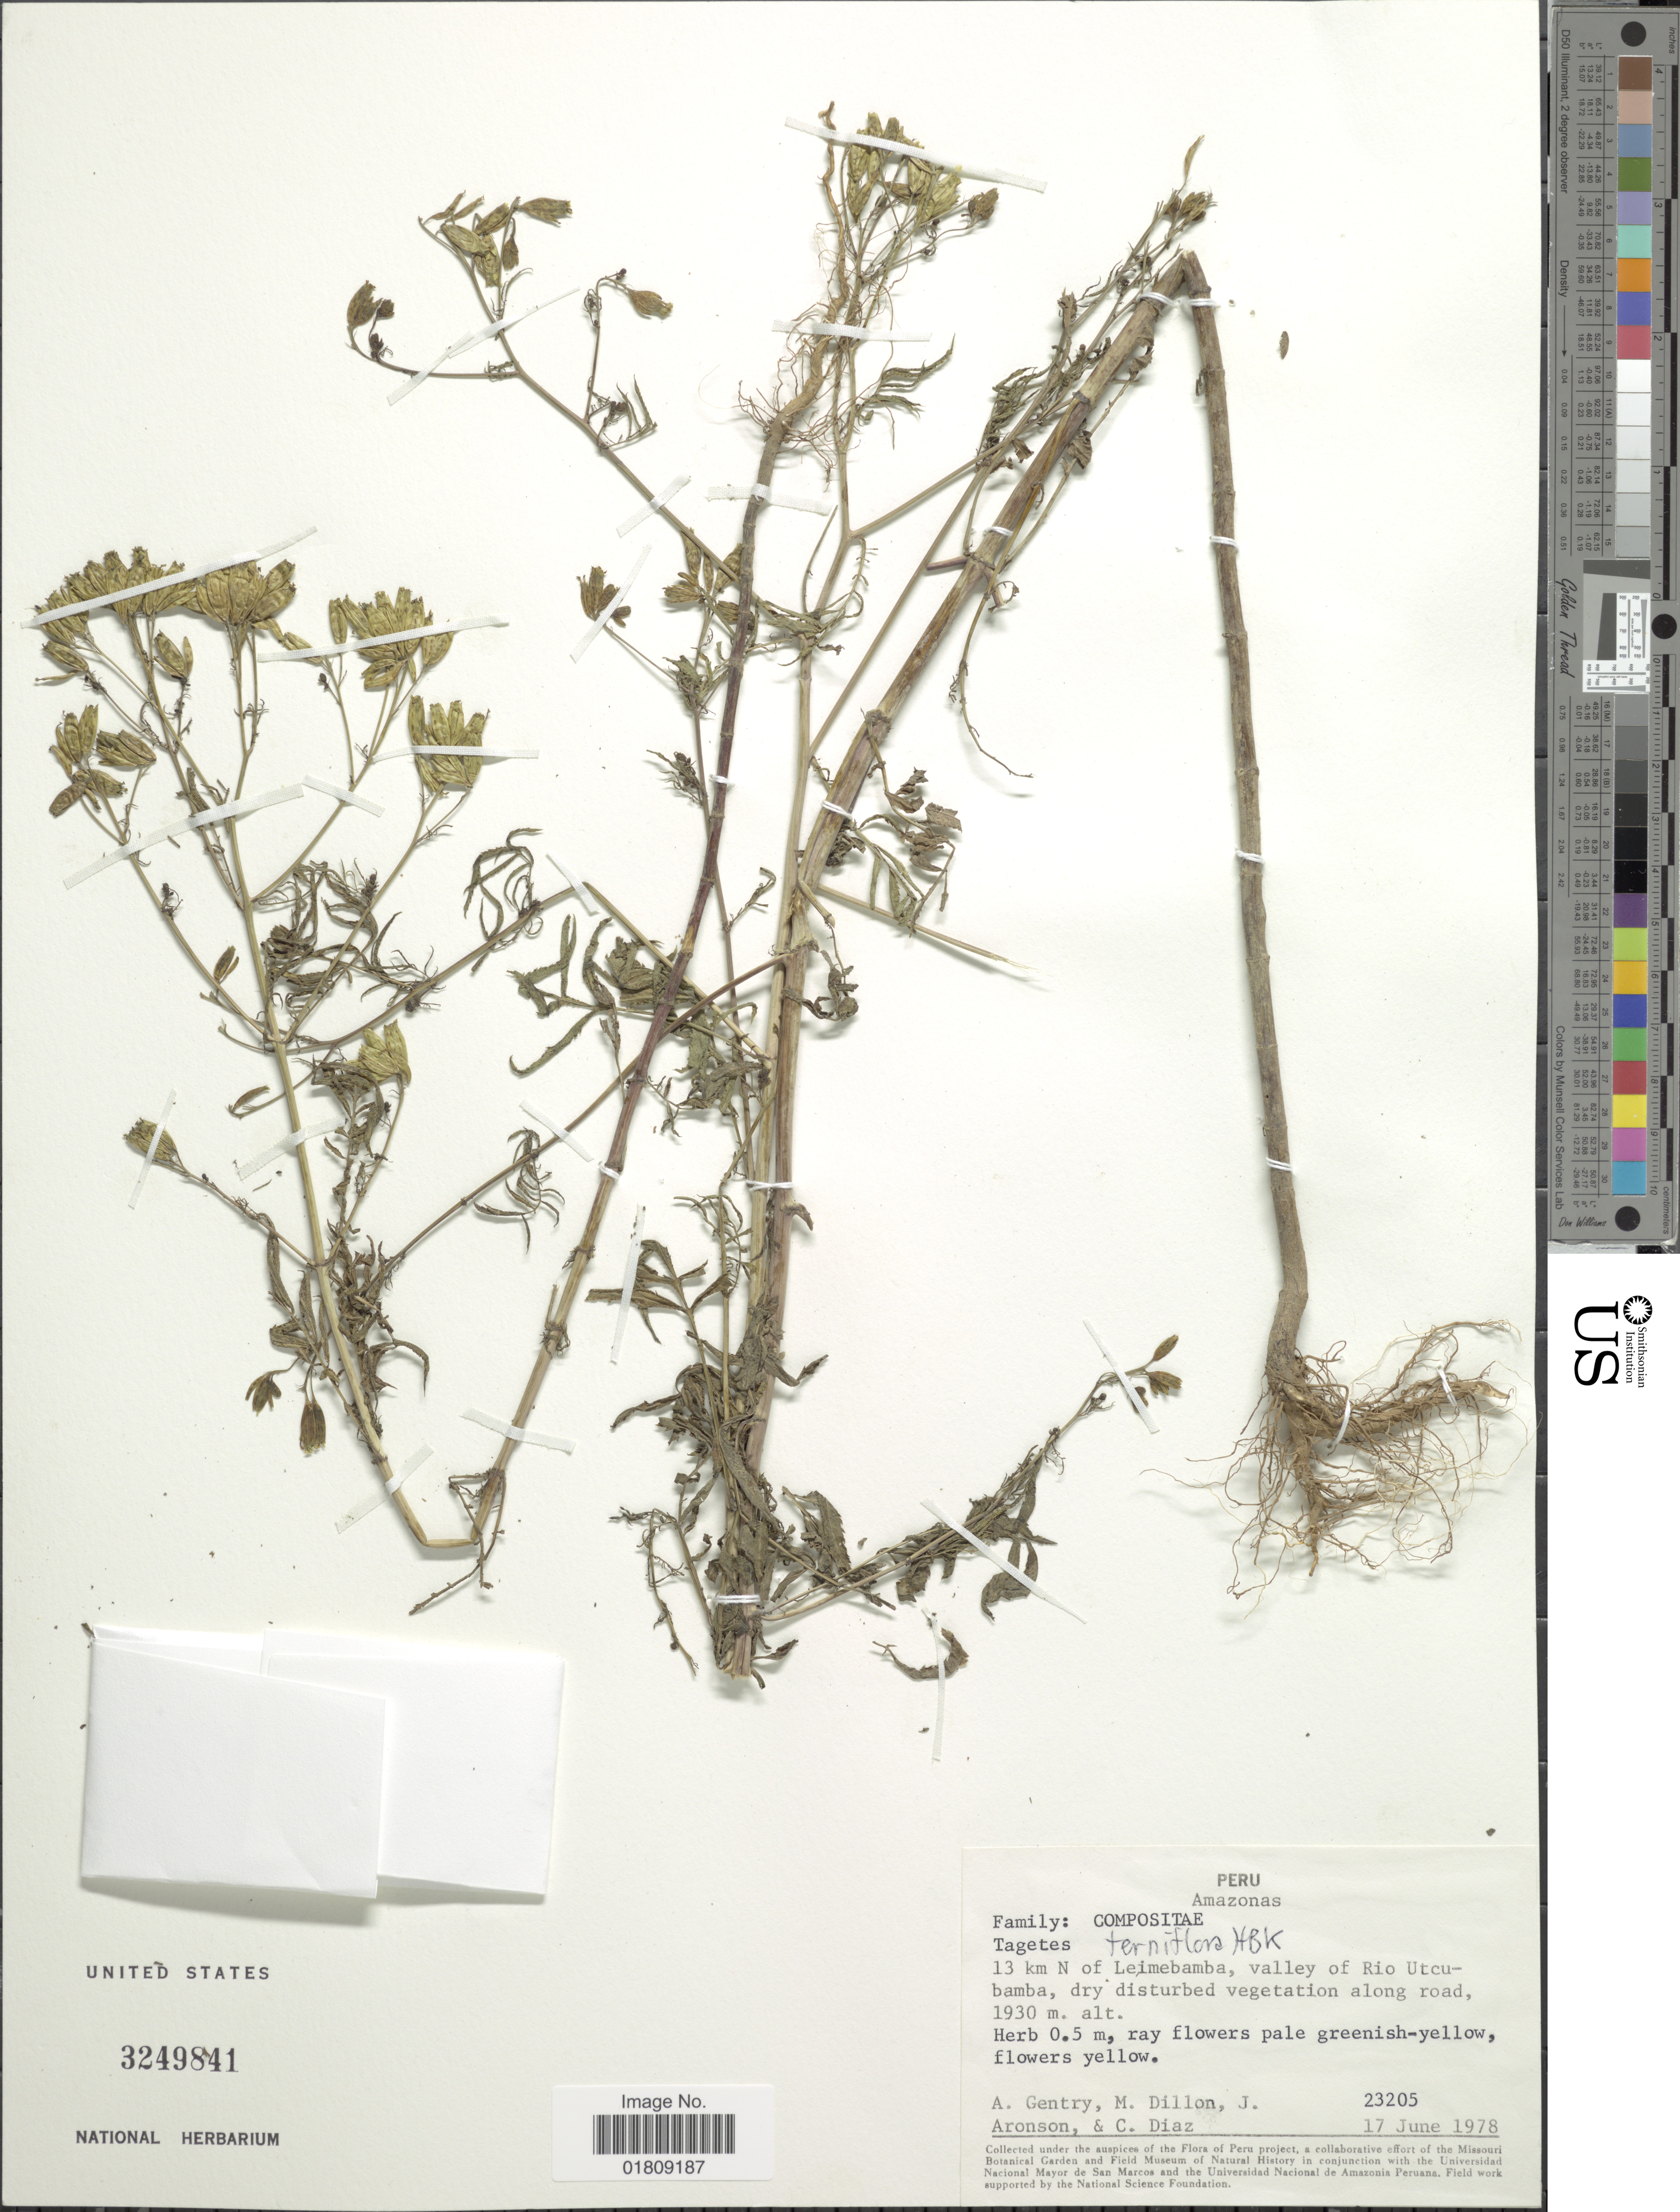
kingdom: Plantae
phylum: Tracheophyta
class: Magnoliopsida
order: Asterales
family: Asteraceae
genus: Tagetes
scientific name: Tagetes terniflora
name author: Kunth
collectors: A. H. Gentry, M. O. Dillon, J. Aronson & C. Díaz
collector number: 23205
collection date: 1978-06-17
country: Peru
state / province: Amazonas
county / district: Chachapoyas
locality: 13 km N of Leimebamba, valley of Rio Utcubamba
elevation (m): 1930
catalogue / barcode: US 3249841